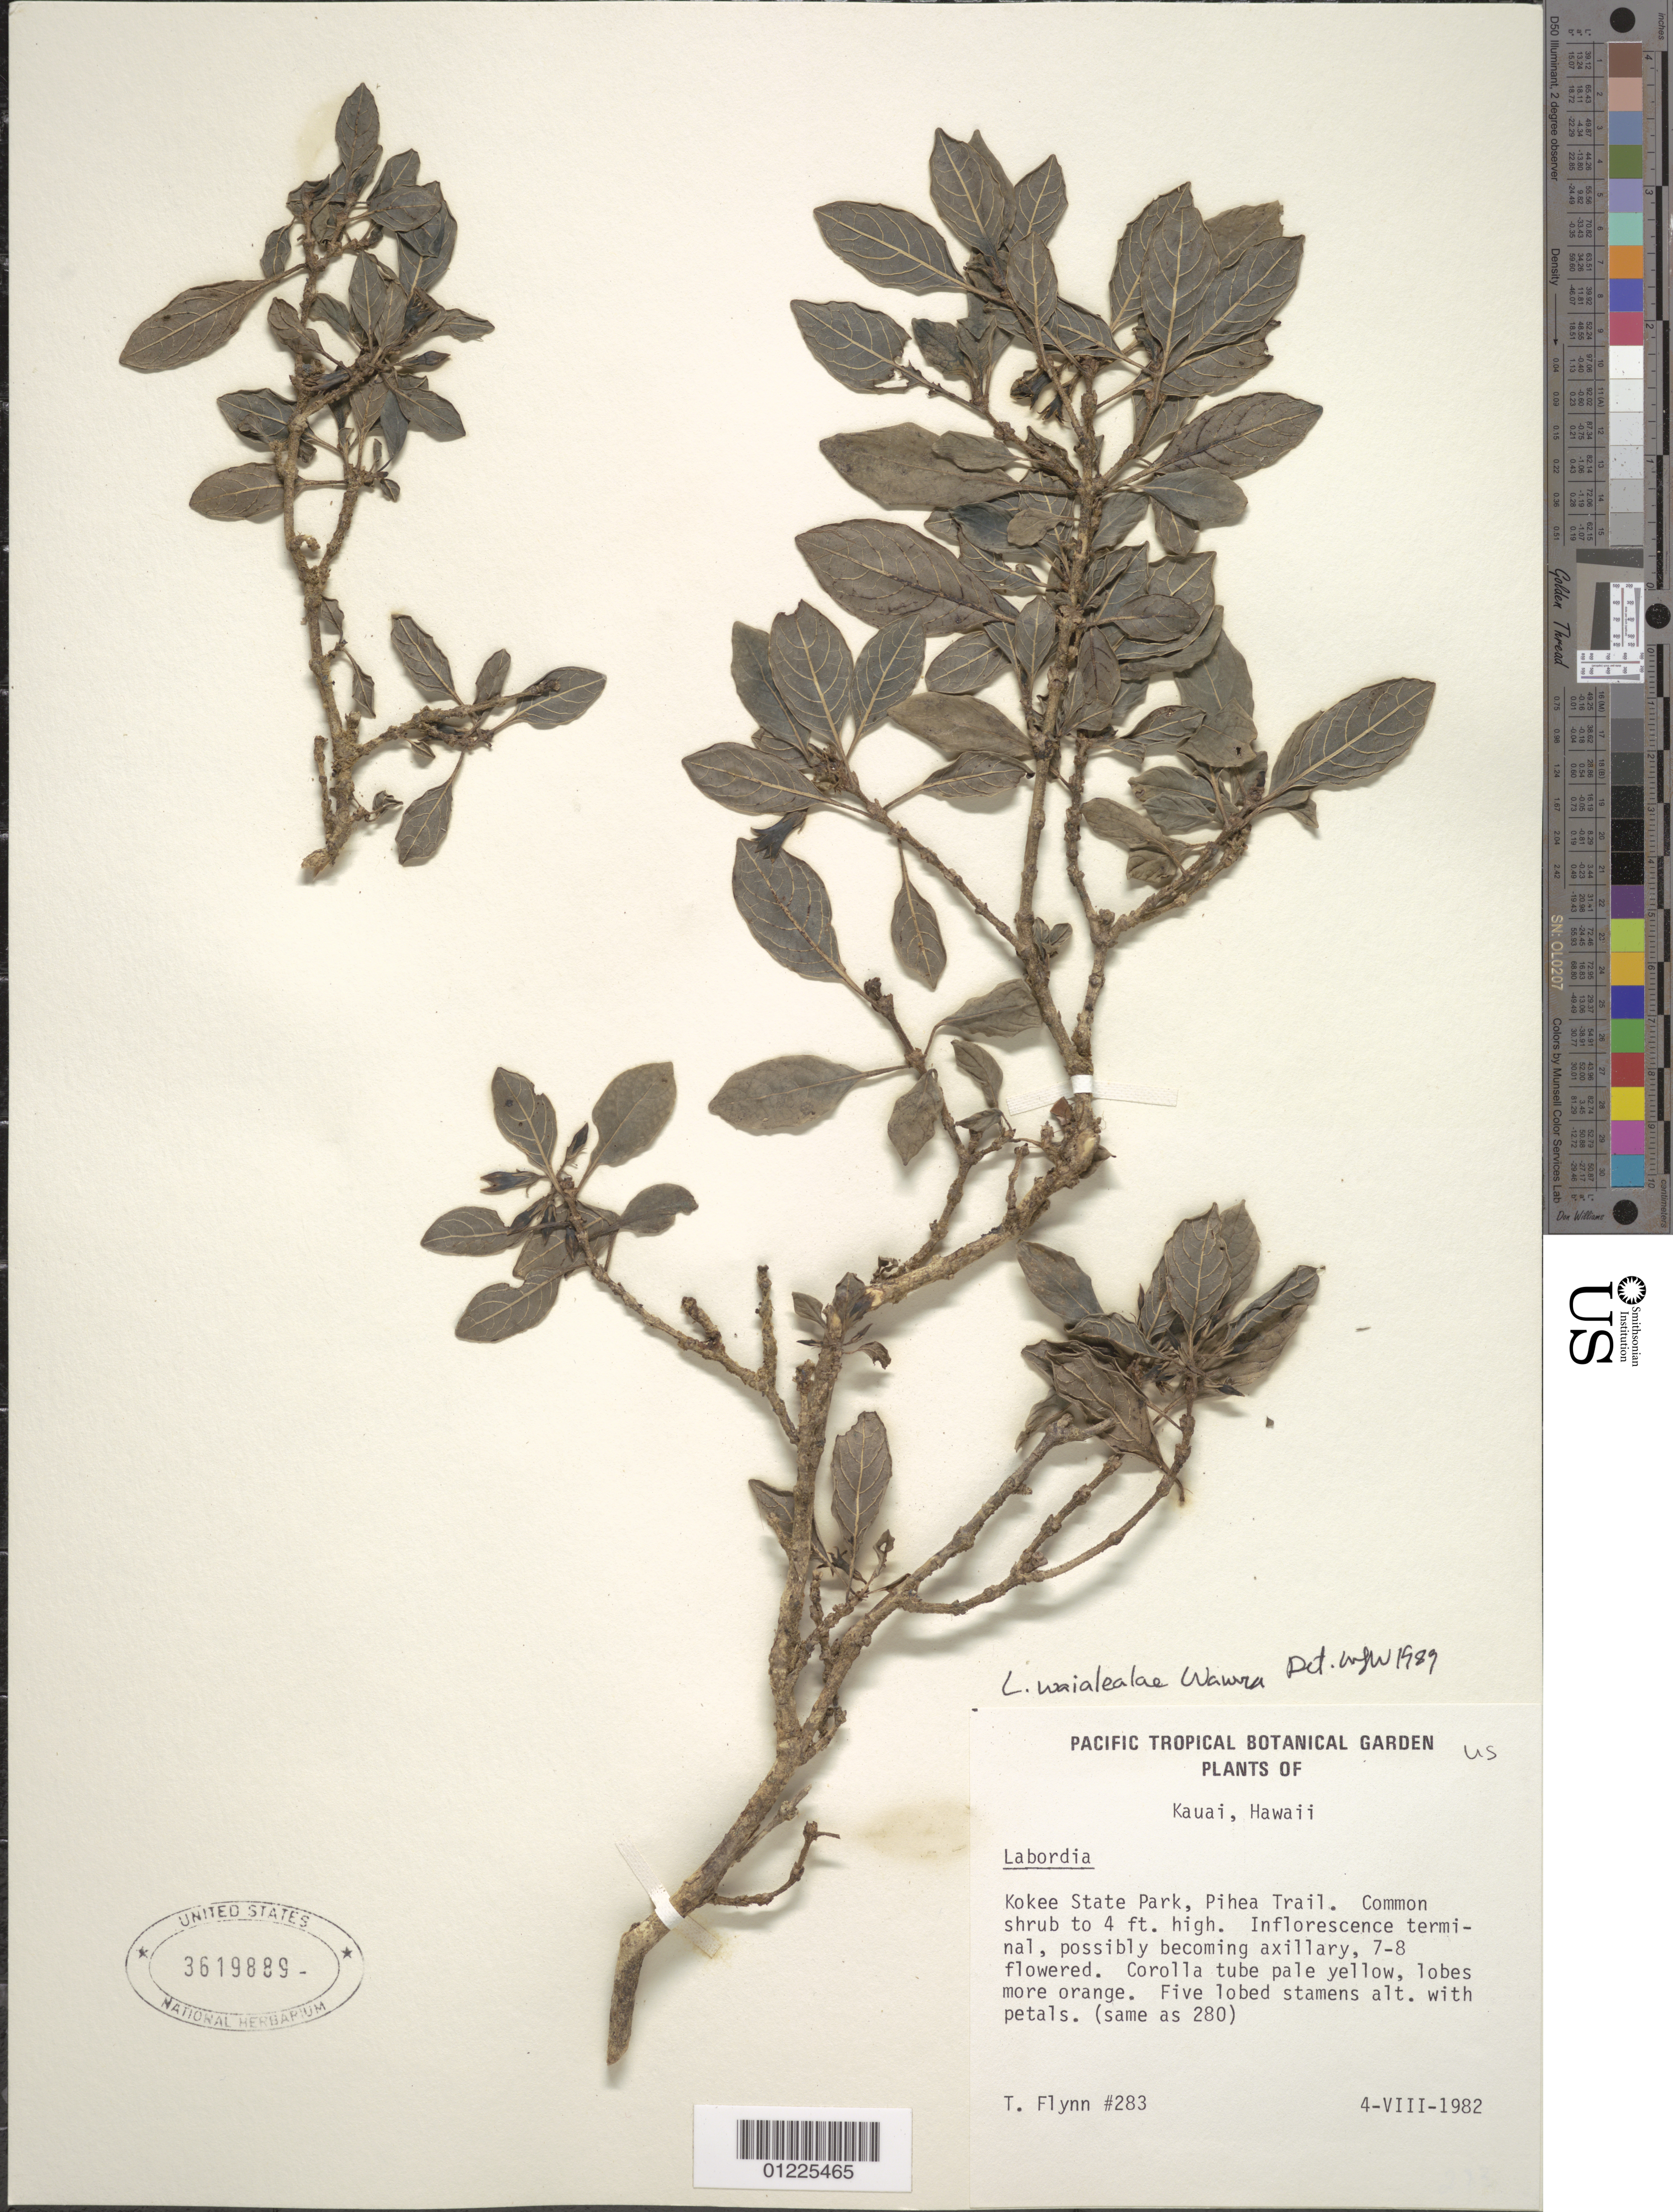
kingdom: Plantae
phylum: Tracheophyta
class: Magnoliopsida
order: Gentianales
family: Loganiaceae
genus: Geniostoma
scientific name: Geniostoma waialealae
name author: (Wawra) Byng & Christenh.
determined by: Wagner, W. L., (BOT), Smithsonian Institution - National Museum of Natural History (UNITED STATES)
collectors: T. W. Flynn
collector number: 283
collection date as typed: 25 Aug 1982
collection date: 1982-08-25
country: United States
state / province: Hawaii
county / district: Kauai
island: Kaua'i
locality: Kokee, Alakai Swamp.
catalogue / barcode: US 3619889